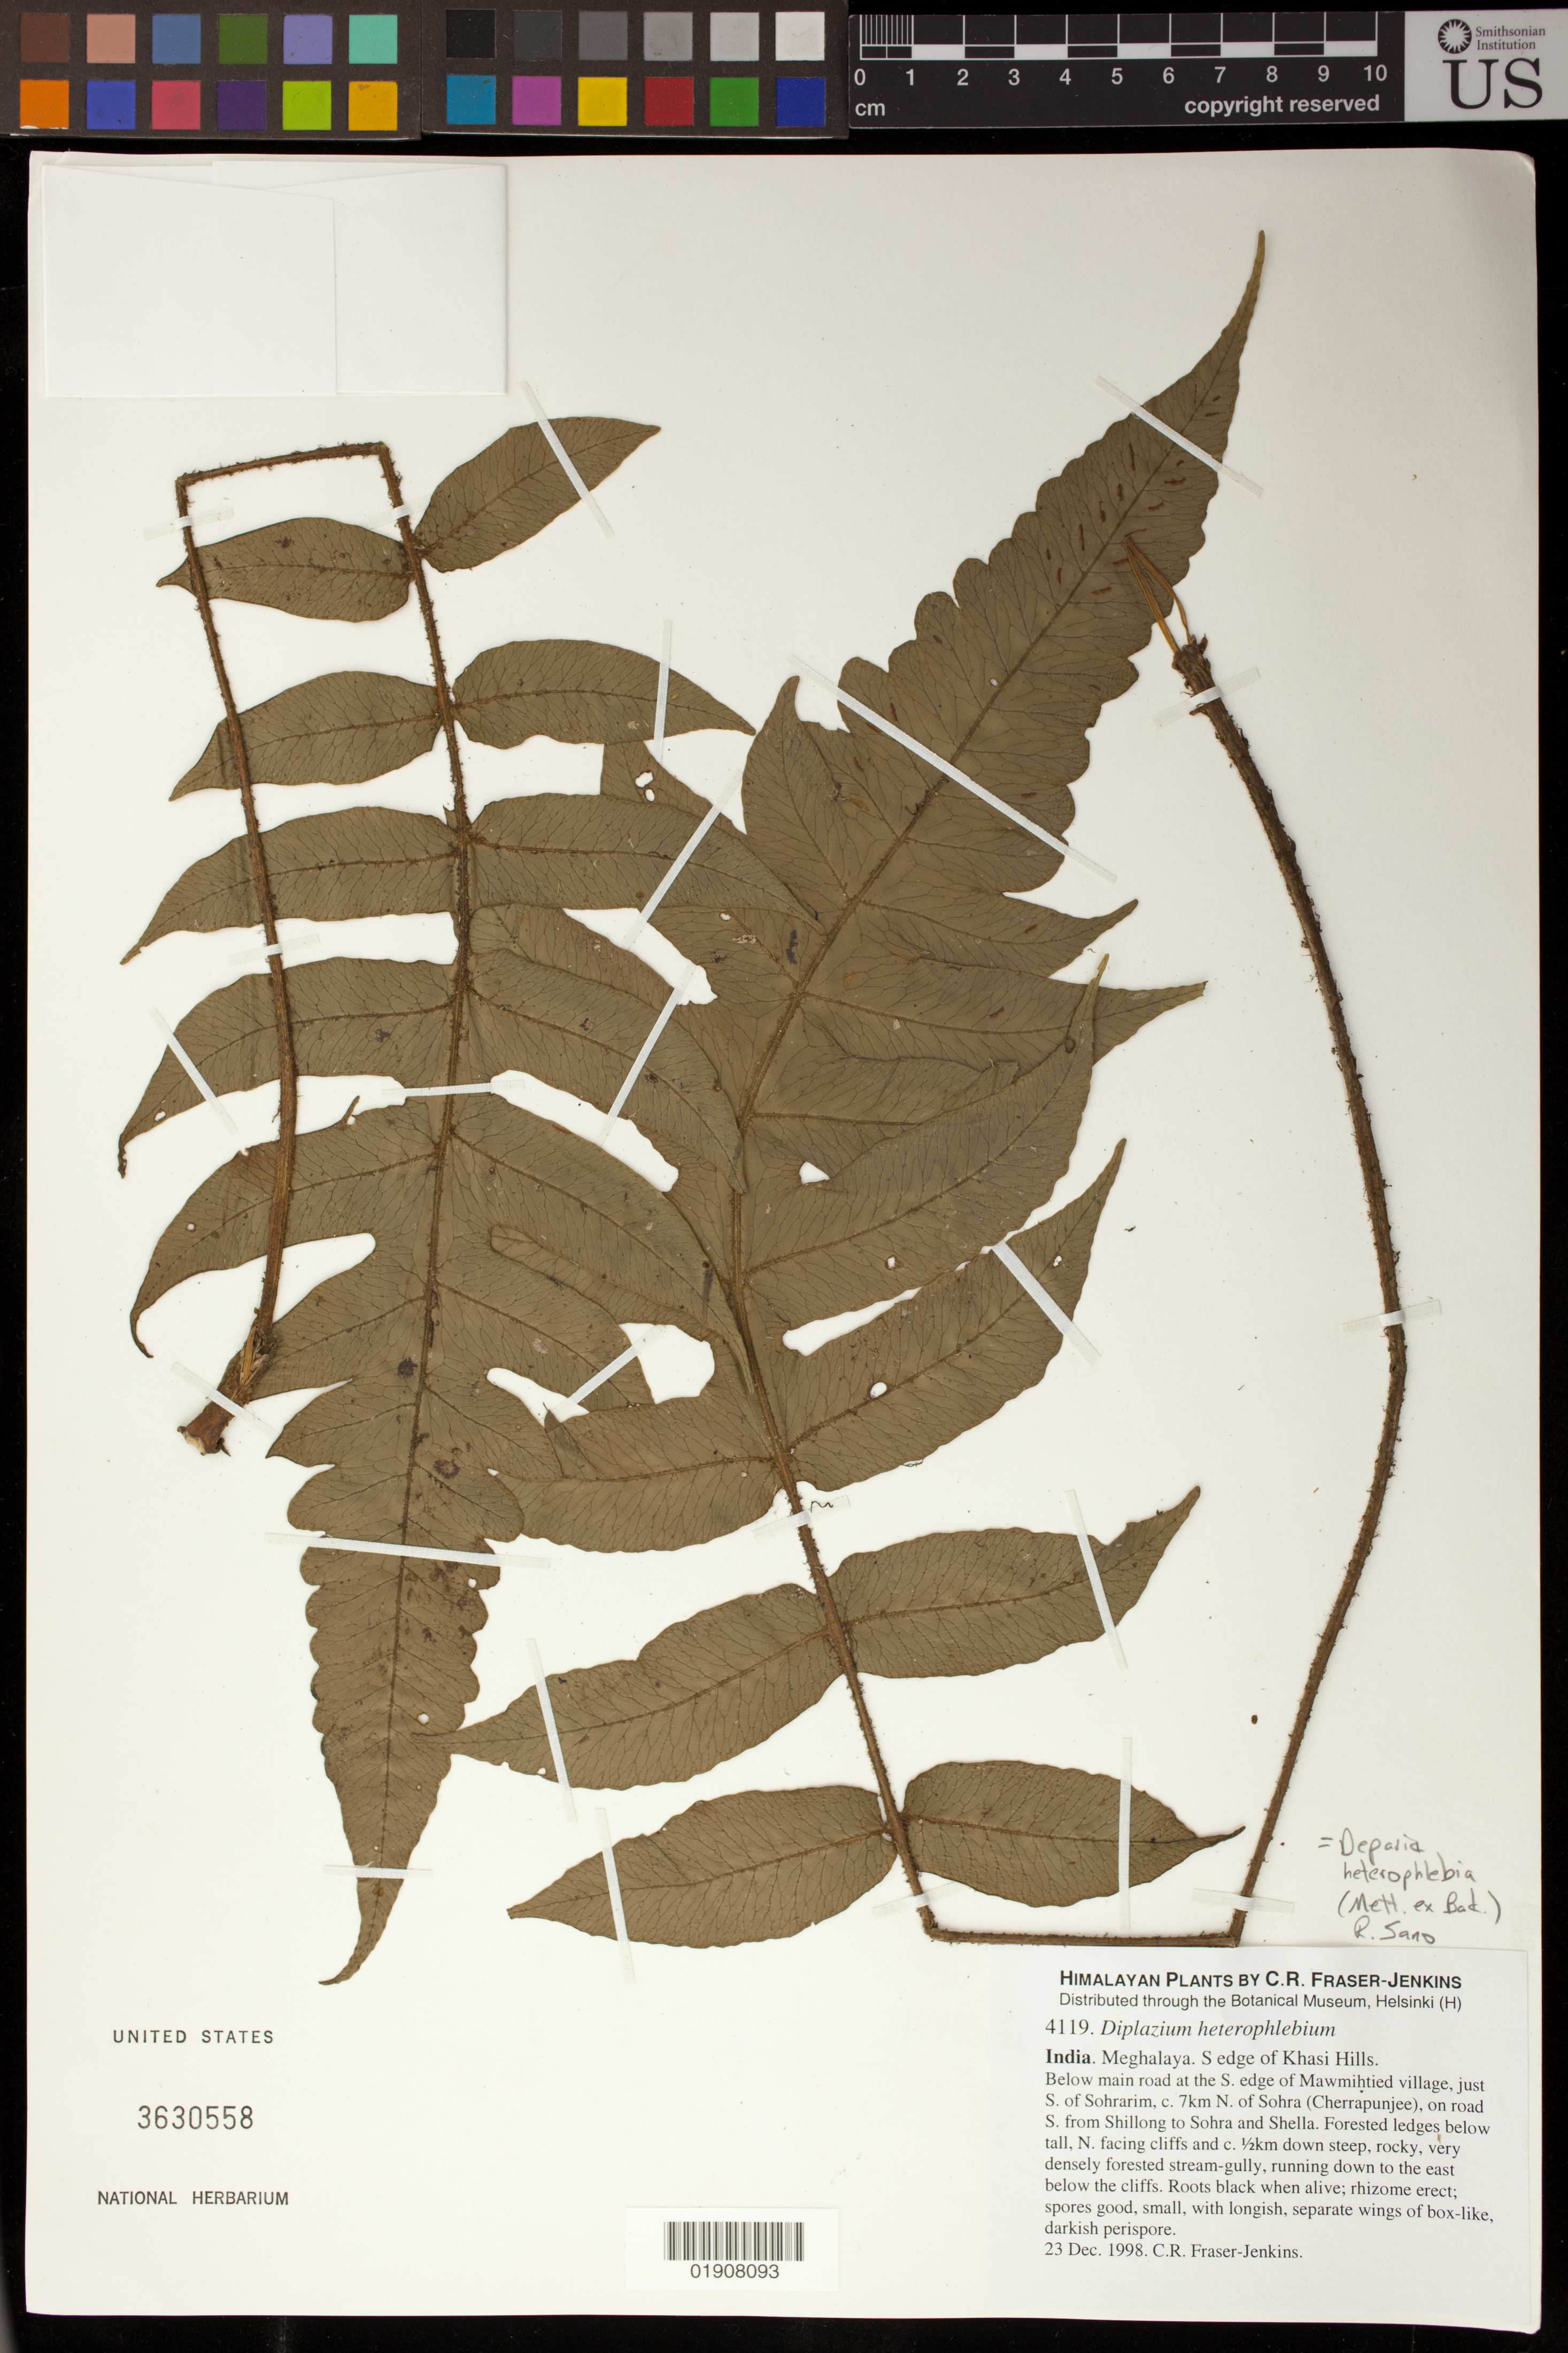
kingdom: Plantae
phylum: Tracheophyta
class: Polypodiopsida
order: Polypodiales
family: Athyriaceae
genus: Deparia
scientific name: Deparia heterophlebia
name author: (Mett. ex Baker) R. Sano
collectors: C. R. Fraser-Jenkins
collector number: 4119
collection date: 1998-12-23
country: India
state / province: Meghalaya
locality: S edge of Khasi Hills. Below main road at the S. edge of Mawmihitied village, just S. of Sohrarim, c. 7 km N. of Sohra (Cherrapunjee), on road S. from Shillong to Sohra and Shella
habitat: Forested ledges below tall, N. facing cliffs and c. 1/2 km down steep, rocky, very densely forested stream-gully, running down to the east below the cliffs.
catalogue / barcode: US 3630558